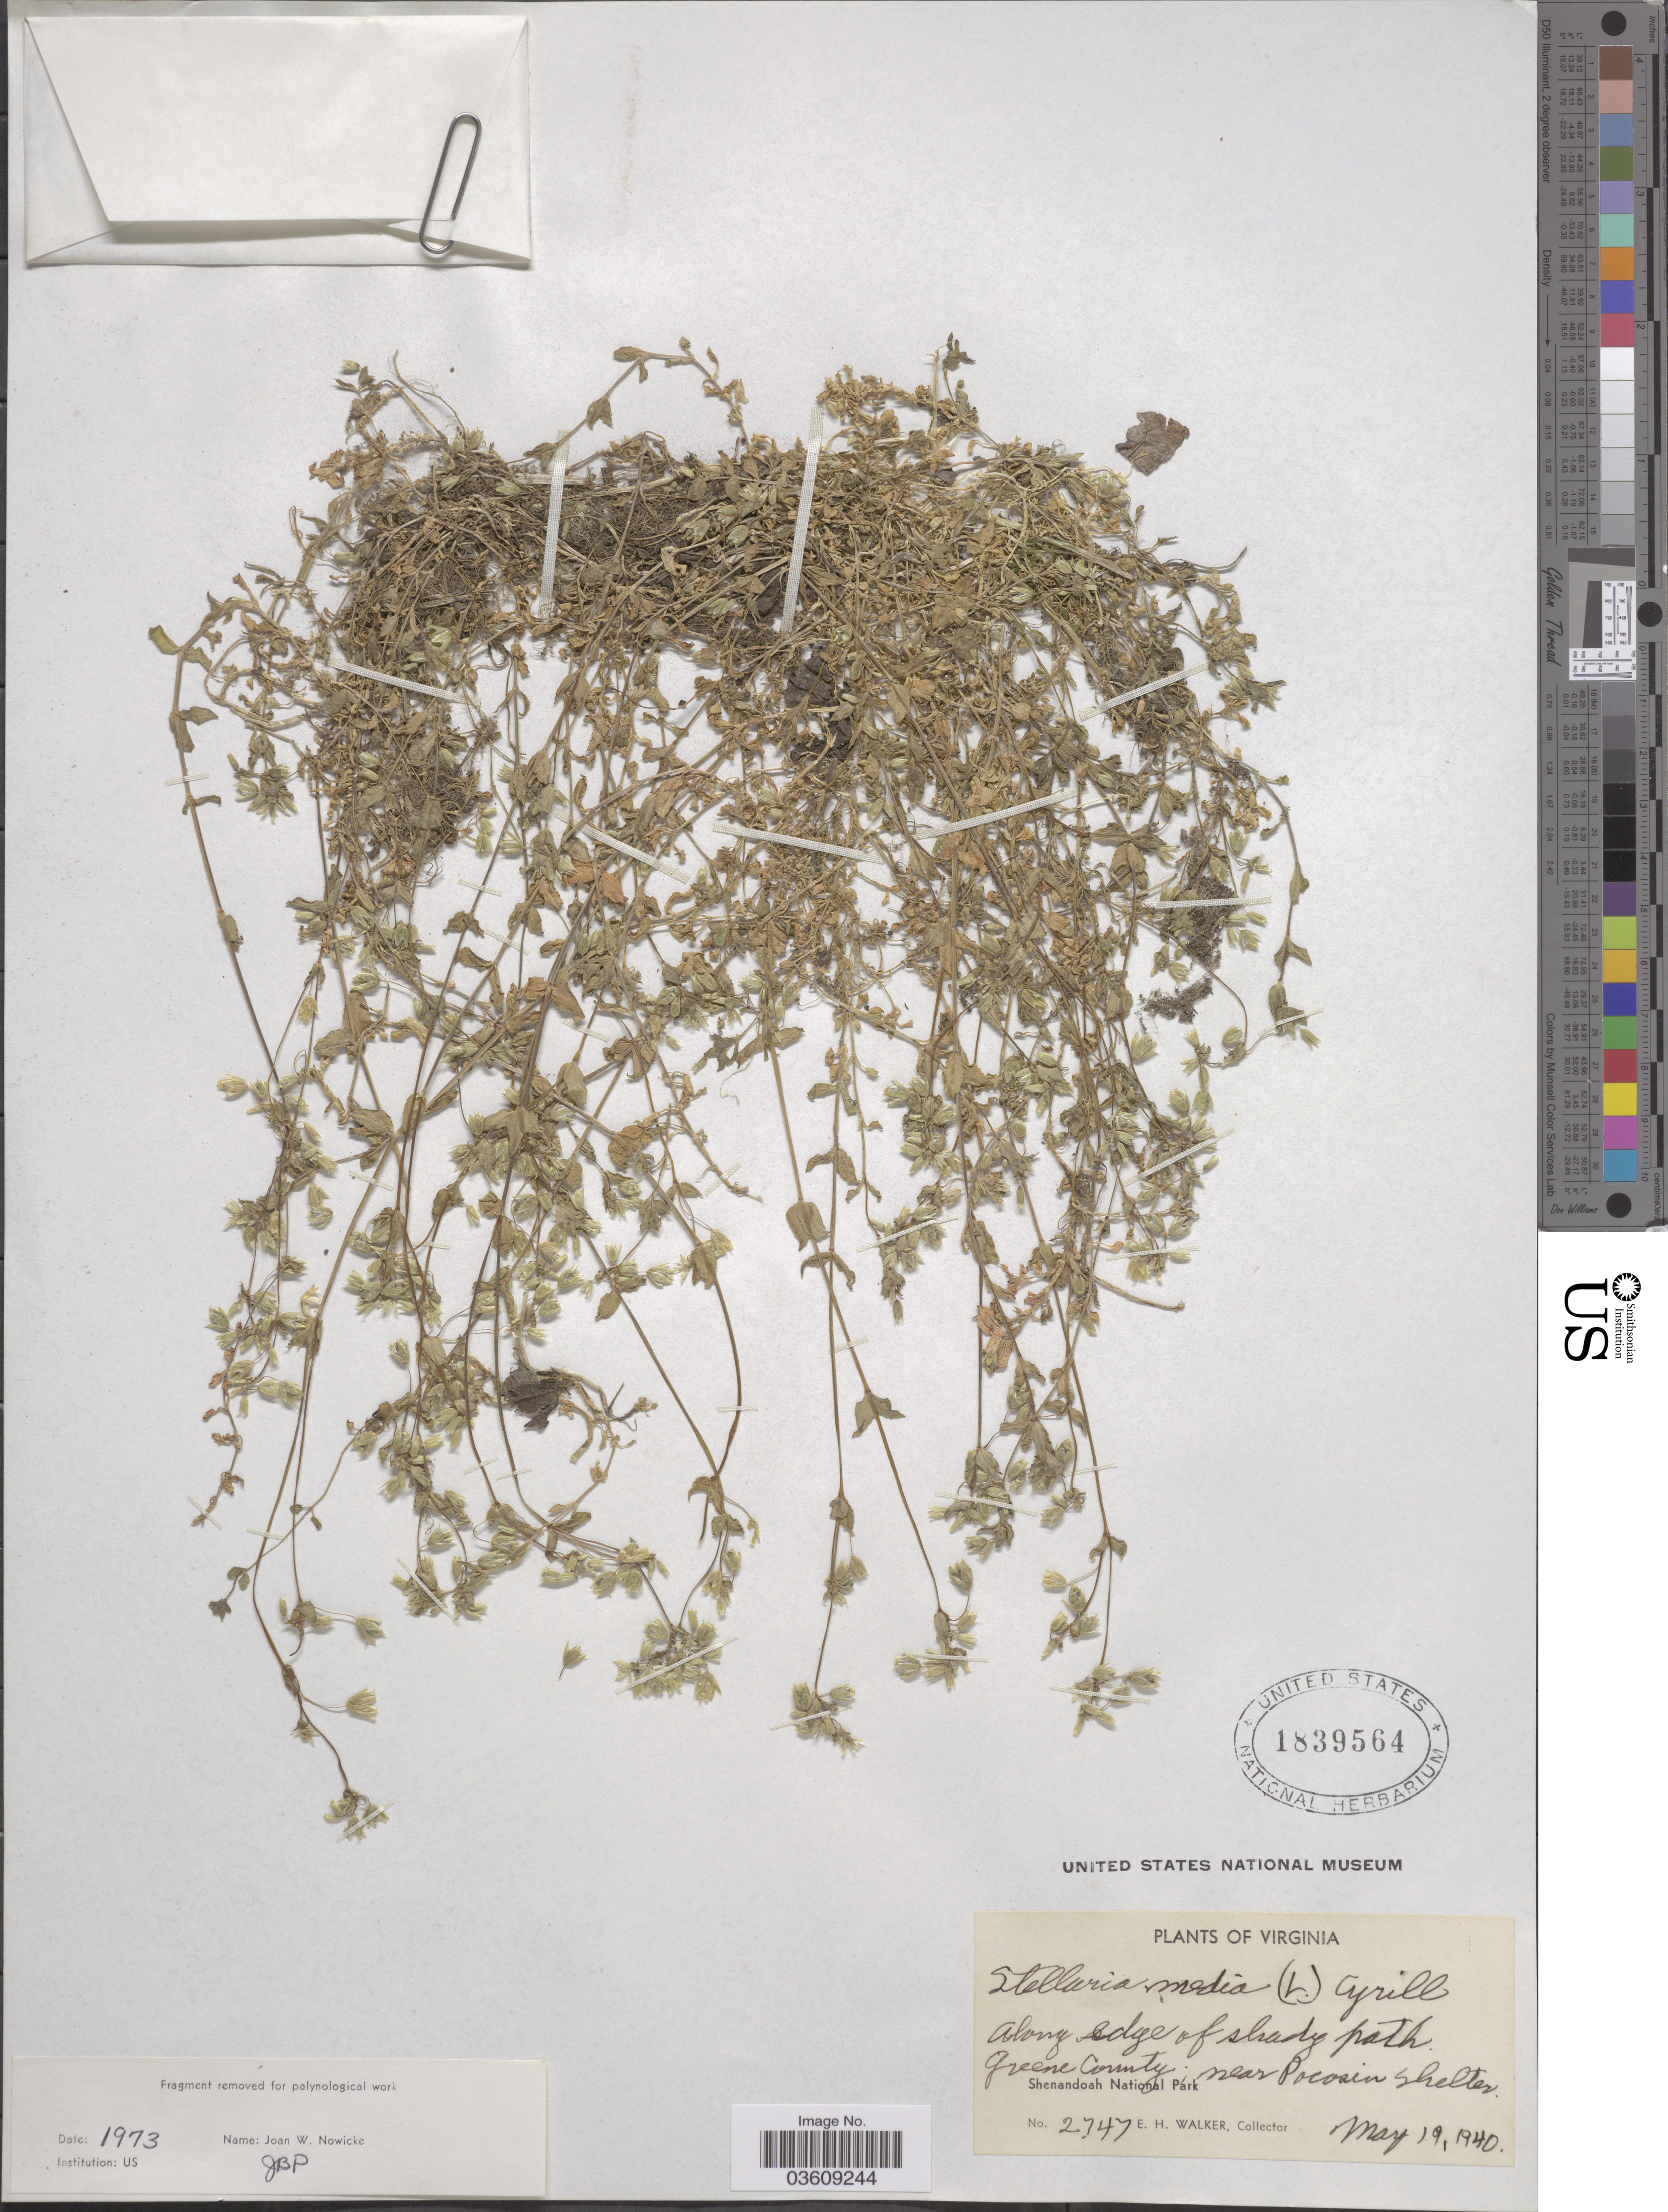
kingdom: Plantae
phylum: Tracheophyta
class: Magnoliopsida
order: Caryophyllales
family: Caryophyllaceae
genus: Stellaria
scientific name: Stellaria media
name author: (L.) Vill.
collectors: E. H. Walker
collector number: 2747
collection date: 1940-05-19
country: United States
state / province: Virginia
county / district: Greene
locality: Along edge of shady path. Greene County; near Pocosin Shelter. Shenandoah National Park.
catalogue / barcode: US 1839564